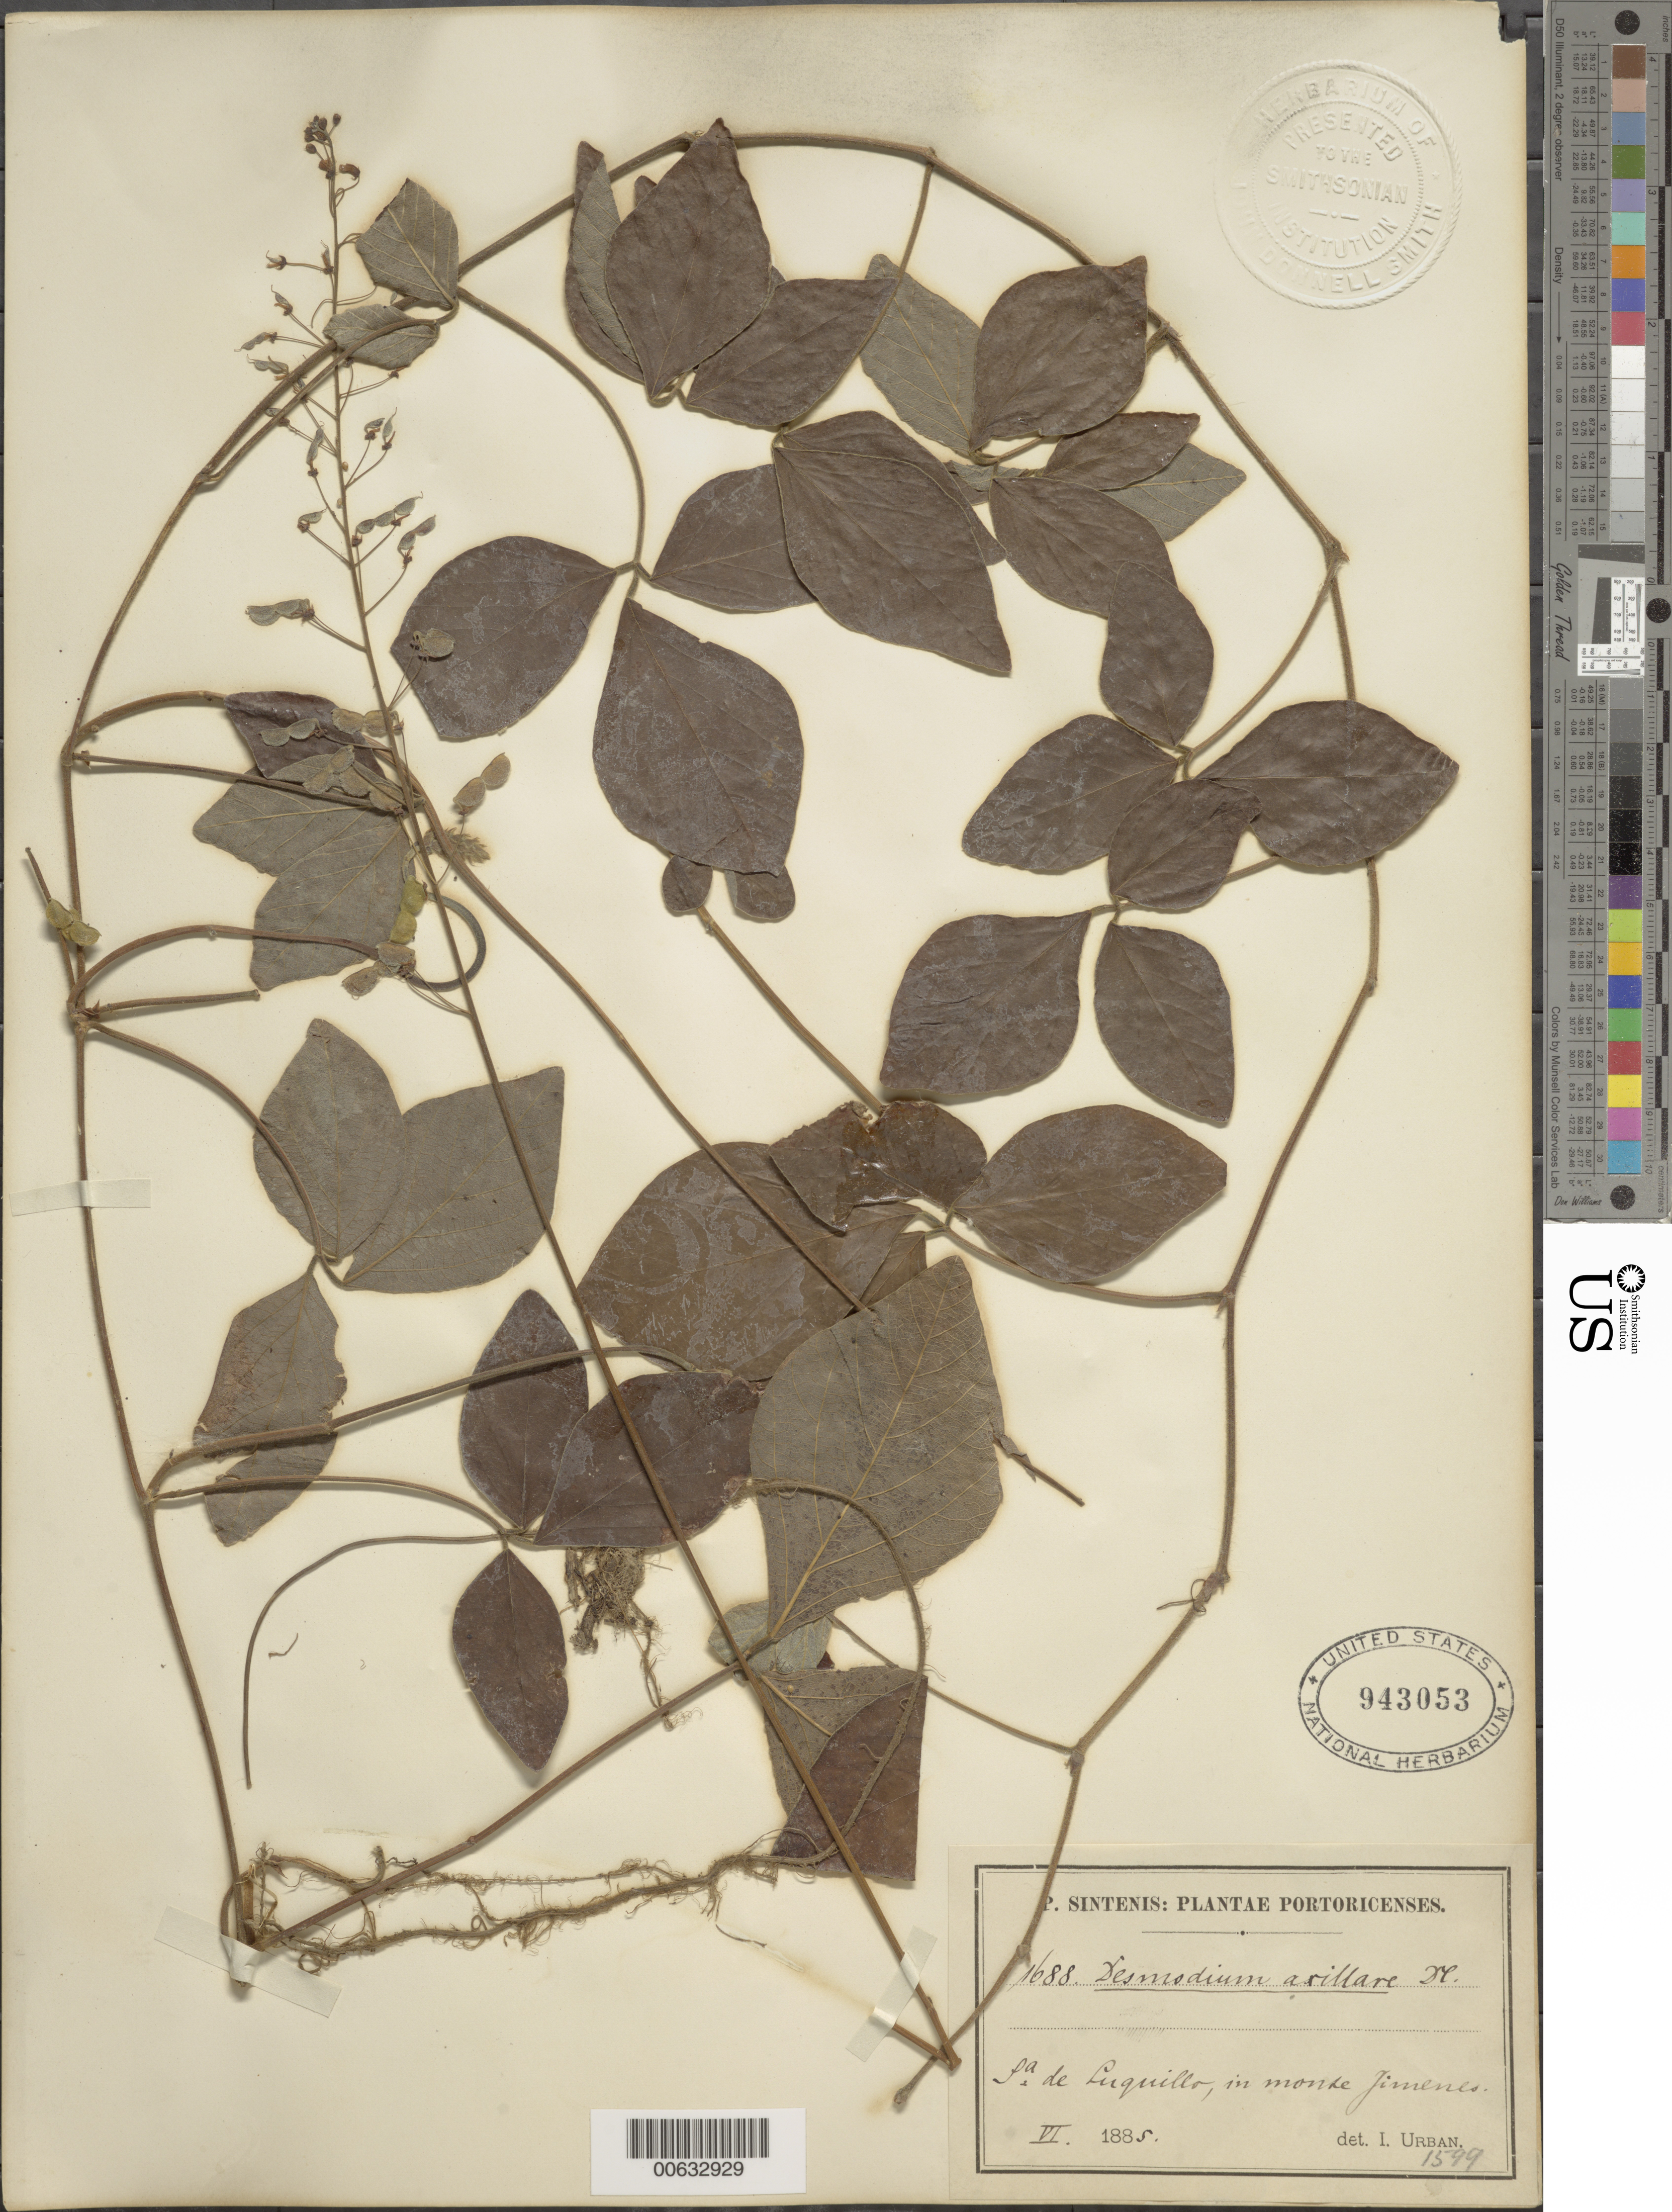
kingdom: Plantae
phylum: Tracheophyta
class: Magnoliopsida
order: Fabales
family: Fabaceae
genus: Desmodium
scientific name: Desmodium axillare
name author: (Sw.) DC.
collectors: P. Sintenis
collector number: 1688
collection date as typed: Jun 1885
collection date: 1885-06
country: Puerto Rico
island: Greater Antilles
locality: Sierra de Luquillo, in monte Jimenes.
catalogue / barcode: US 943053